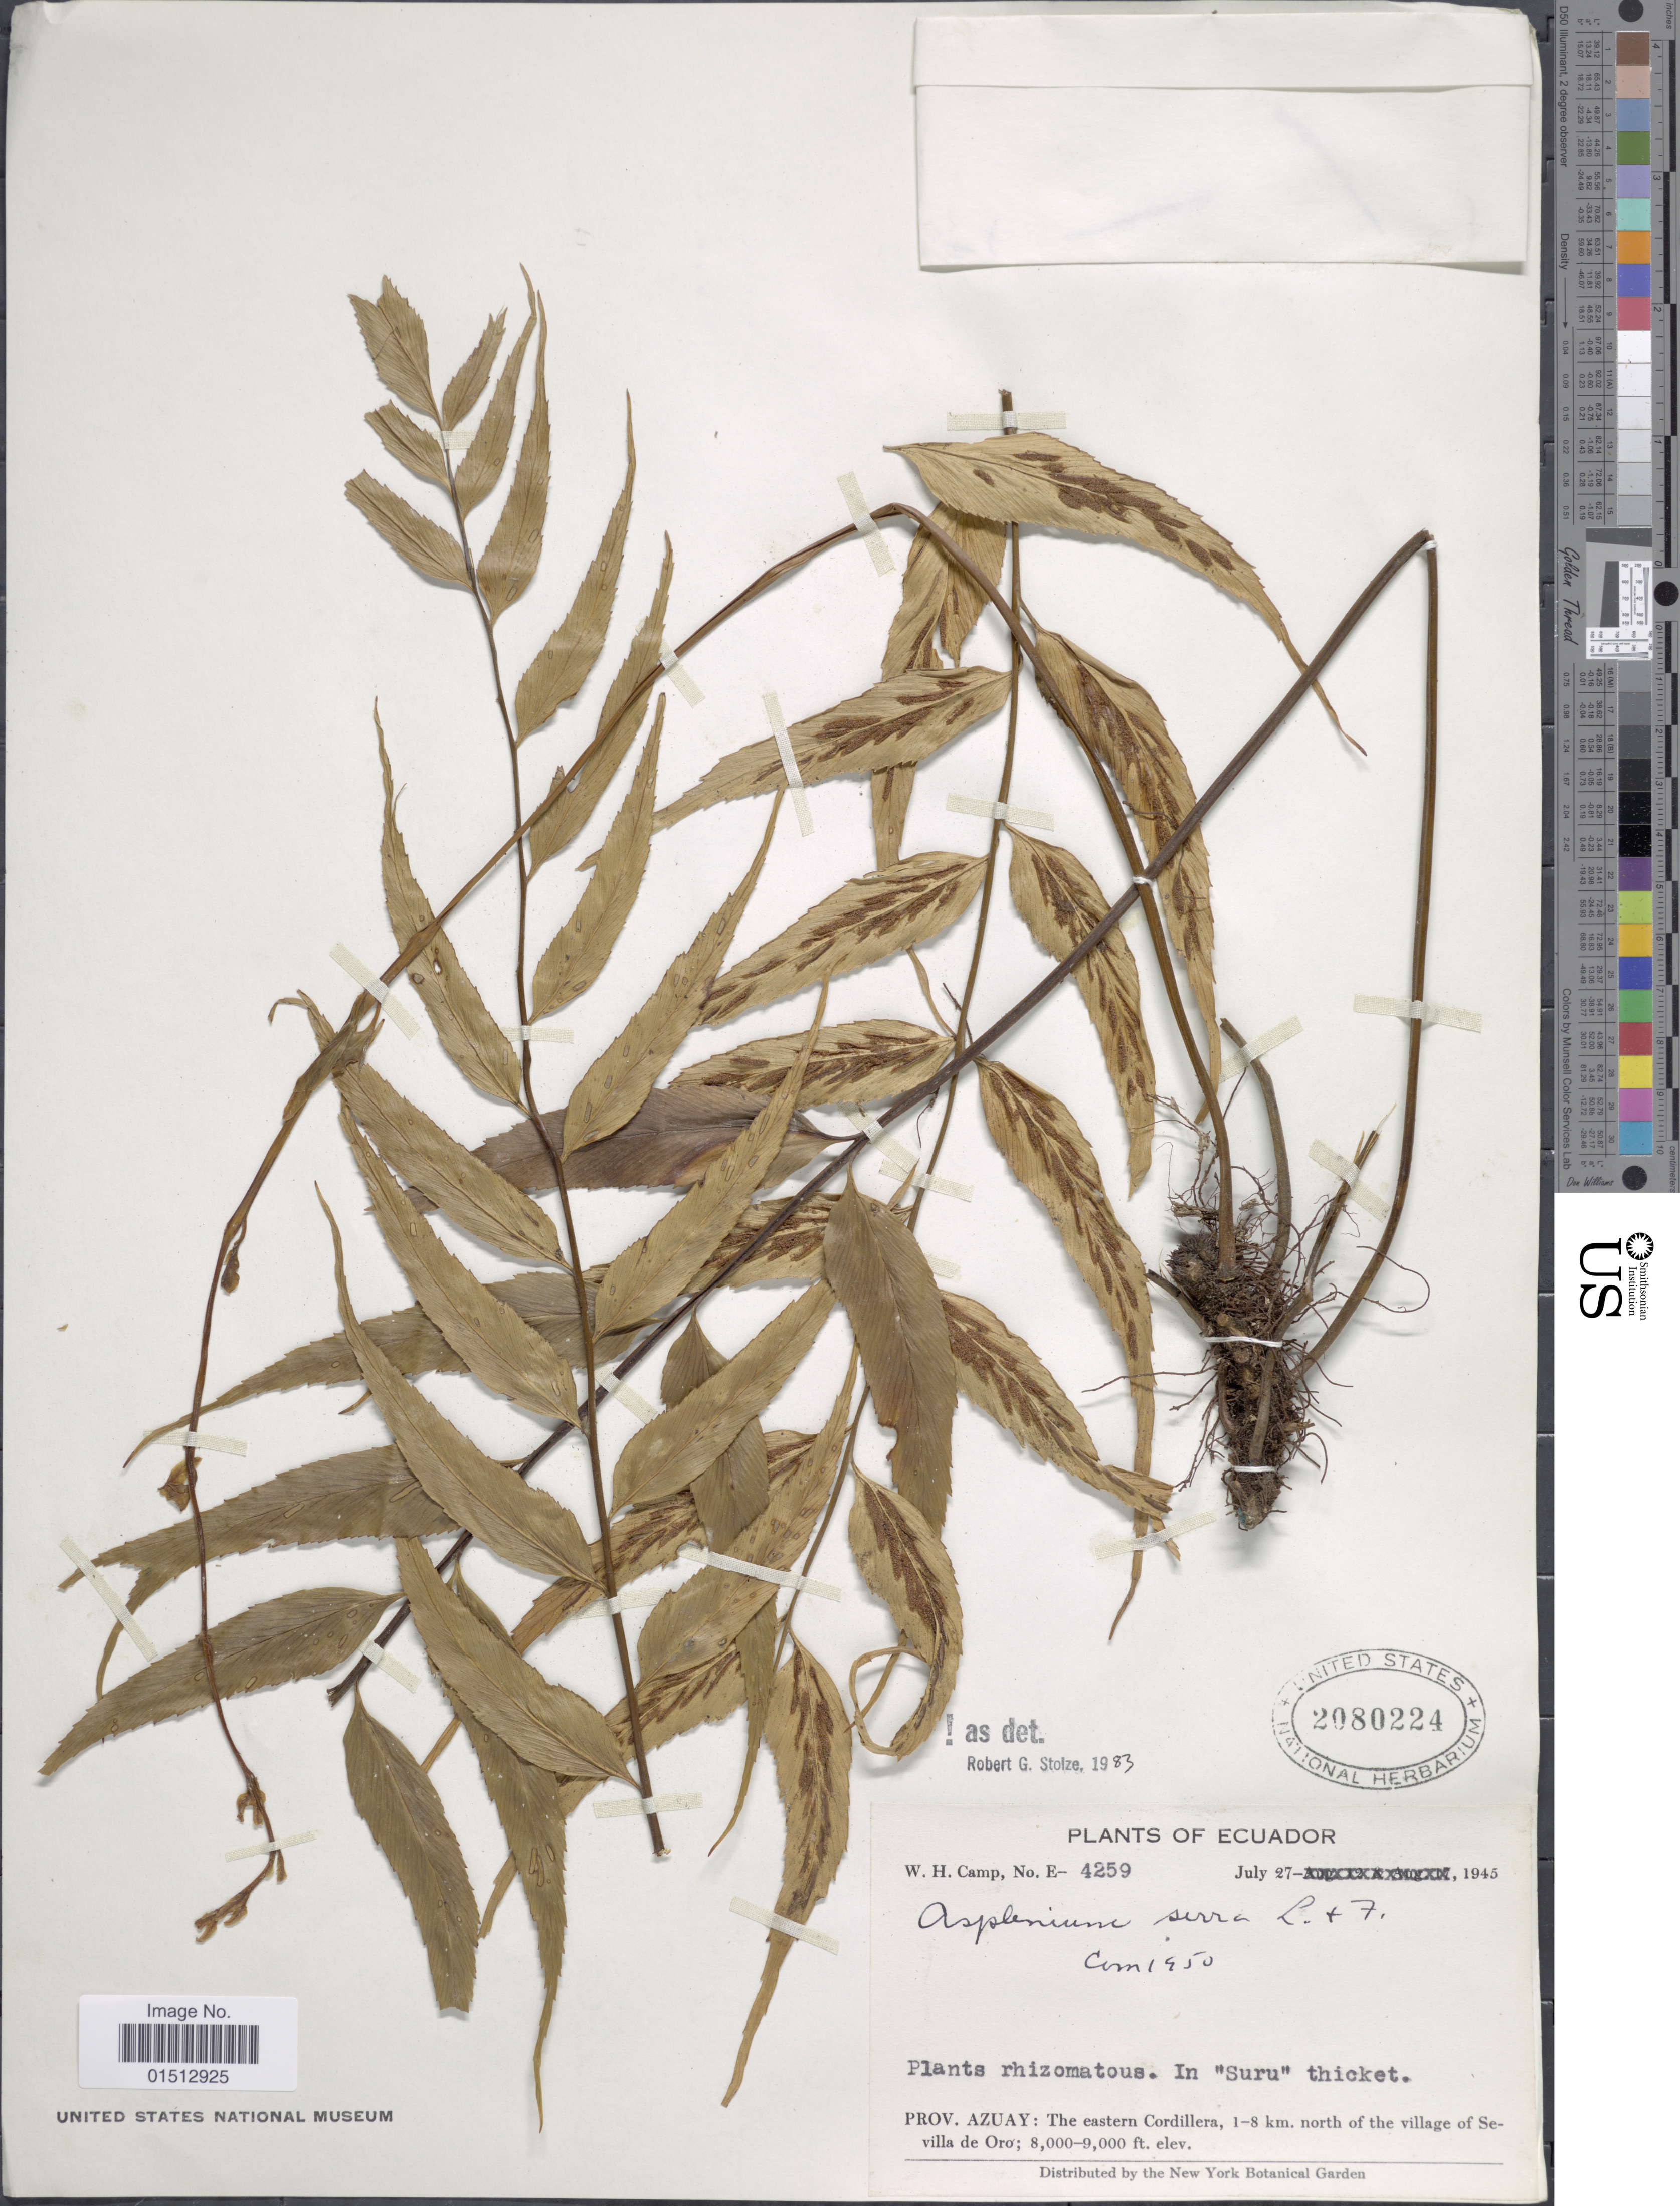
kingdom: Plantae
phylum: Tracheophyta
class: Polypodiopsida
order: Polypodiales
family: Aspleniaceae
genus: Asplenium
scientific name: Asplenium serra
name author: Langsd. & Fisch.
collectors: W. H. Camp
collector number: E-4259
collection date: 1945-07-27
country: Ecuador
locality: Ecuador, Prov. Azuay: The eastern Cordillera, 1-8 km. north of the Village of Sevilla de Oro.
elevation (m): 2438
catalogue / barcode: US 2080224